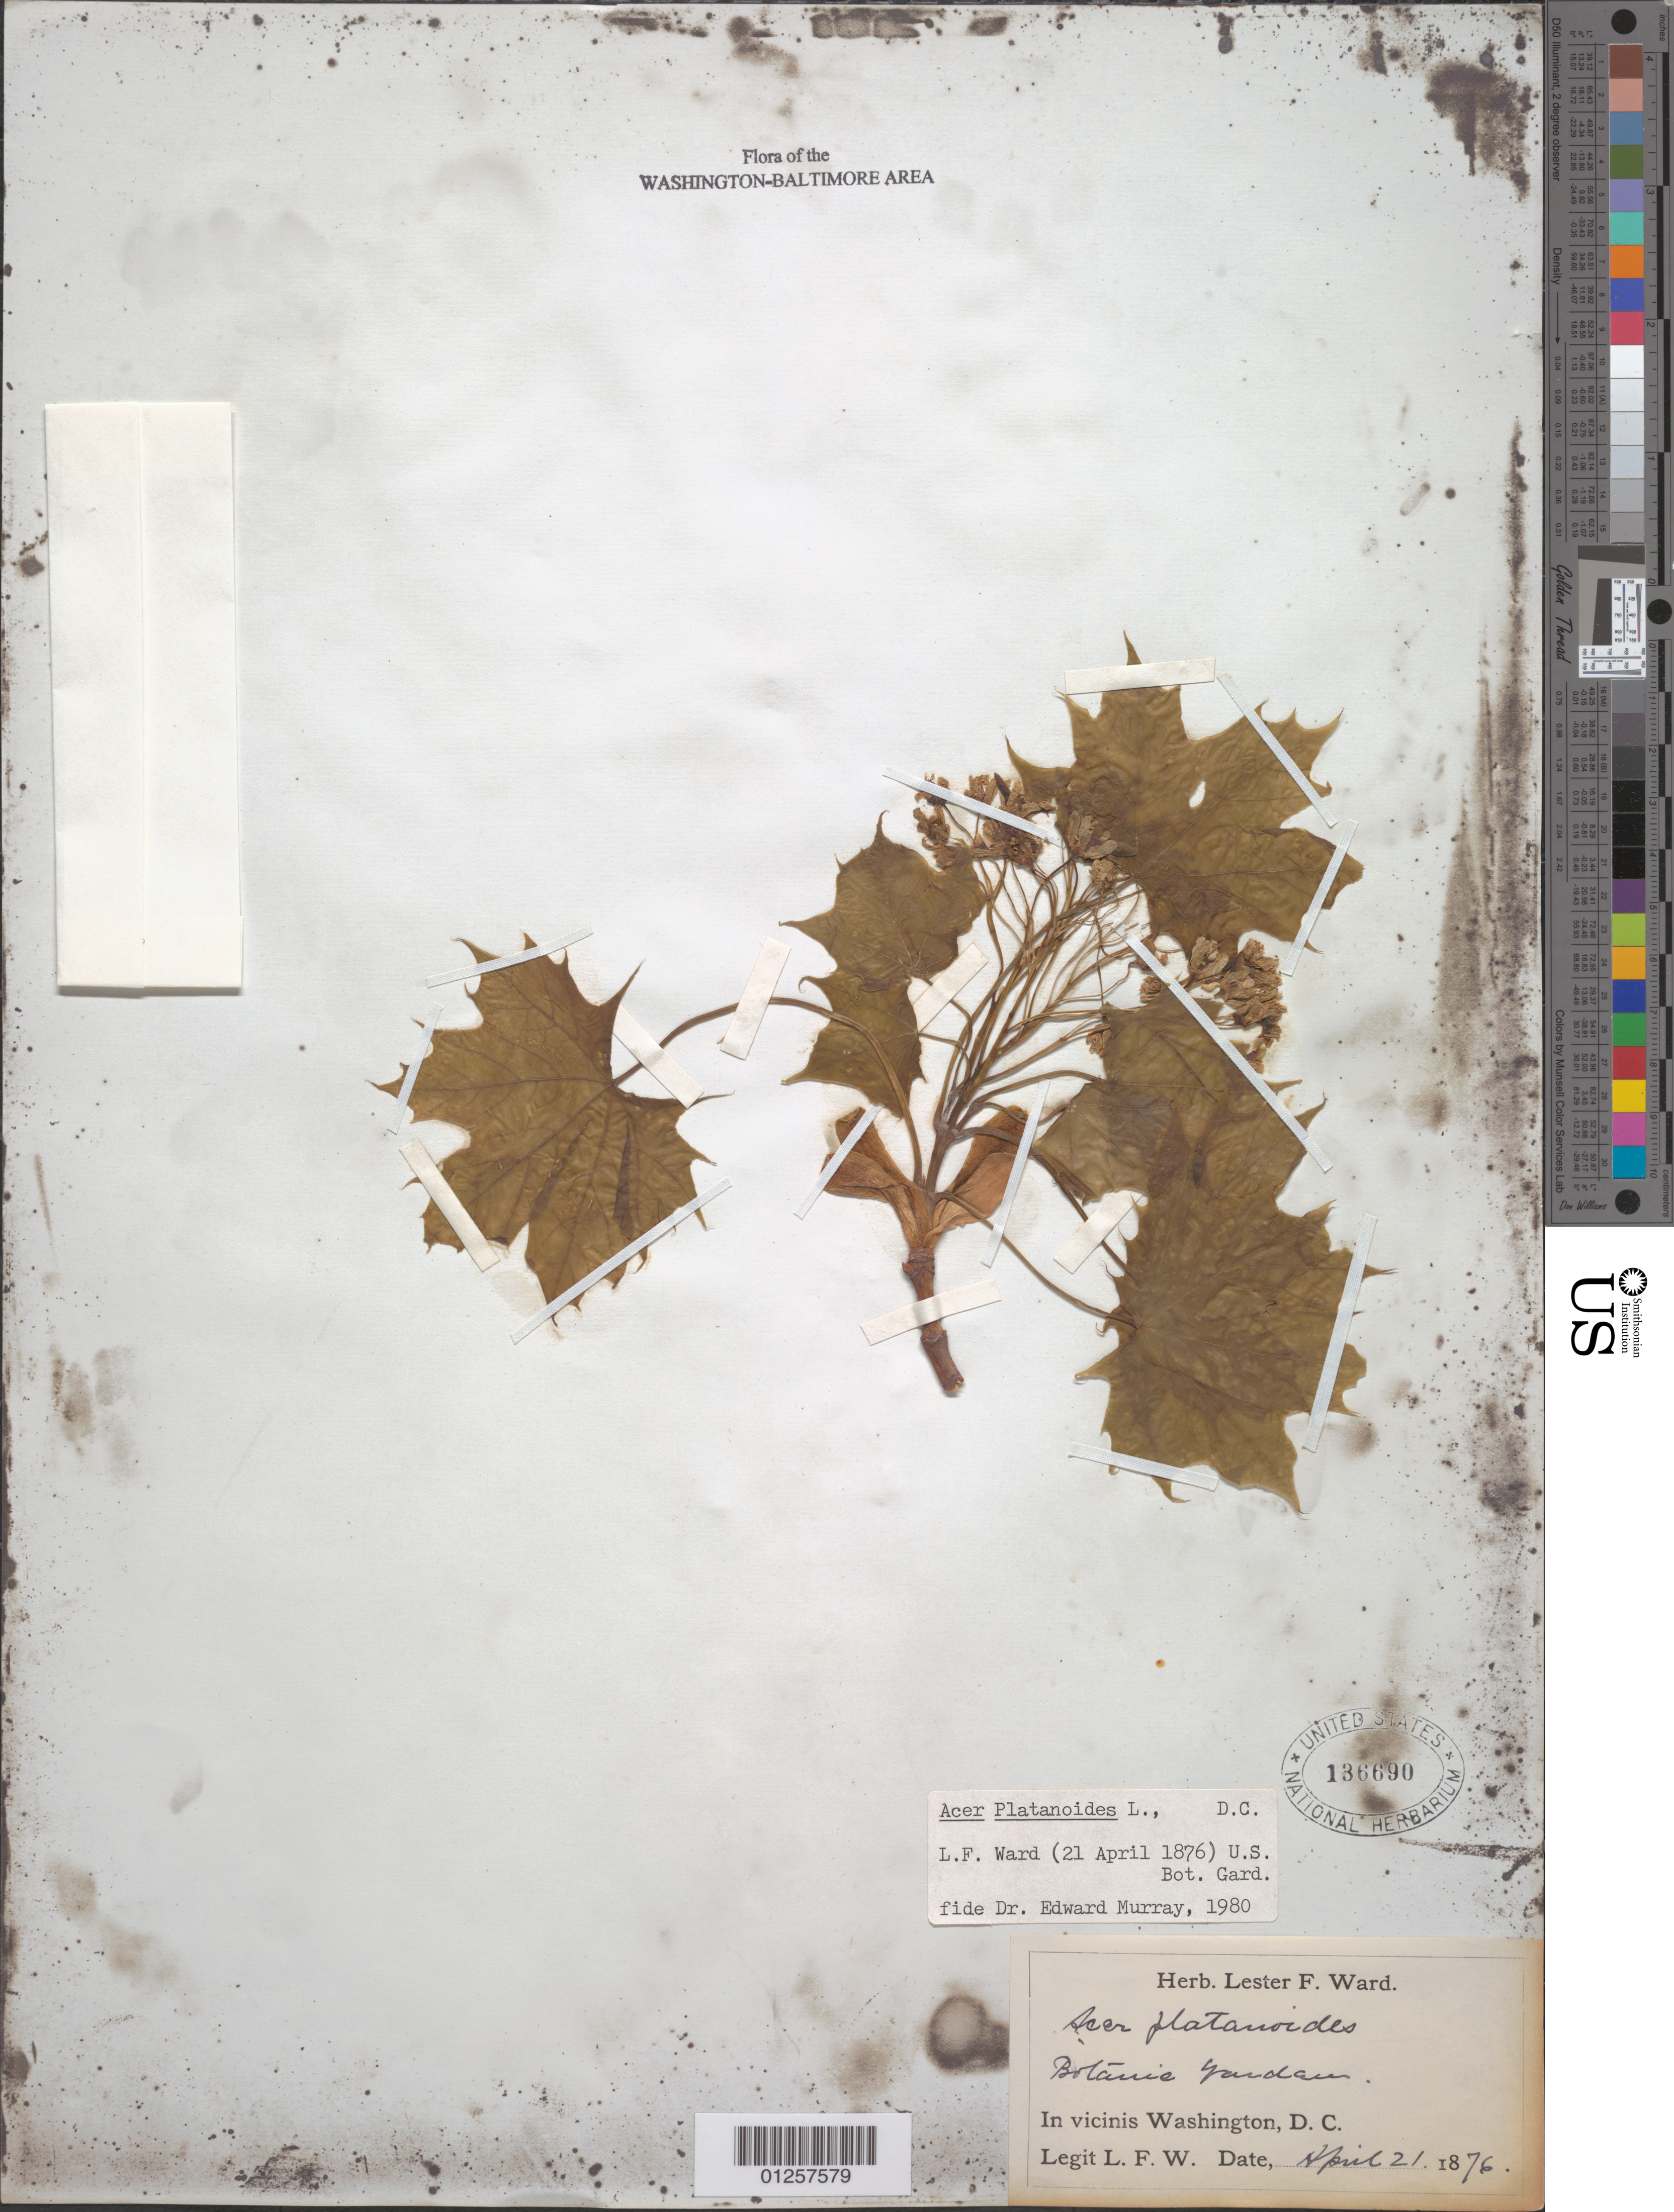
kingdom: Plantae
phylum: Tracheophyta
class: Magnoliopsida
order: Sapindales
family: Sapindaceae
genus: Acer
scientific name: Acer platanoides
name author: L.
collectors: L. F. Ward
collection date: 1876-04-21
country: United States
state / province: District of Columbia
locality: Vicinity of Washington, DC.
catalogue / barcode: US 136690